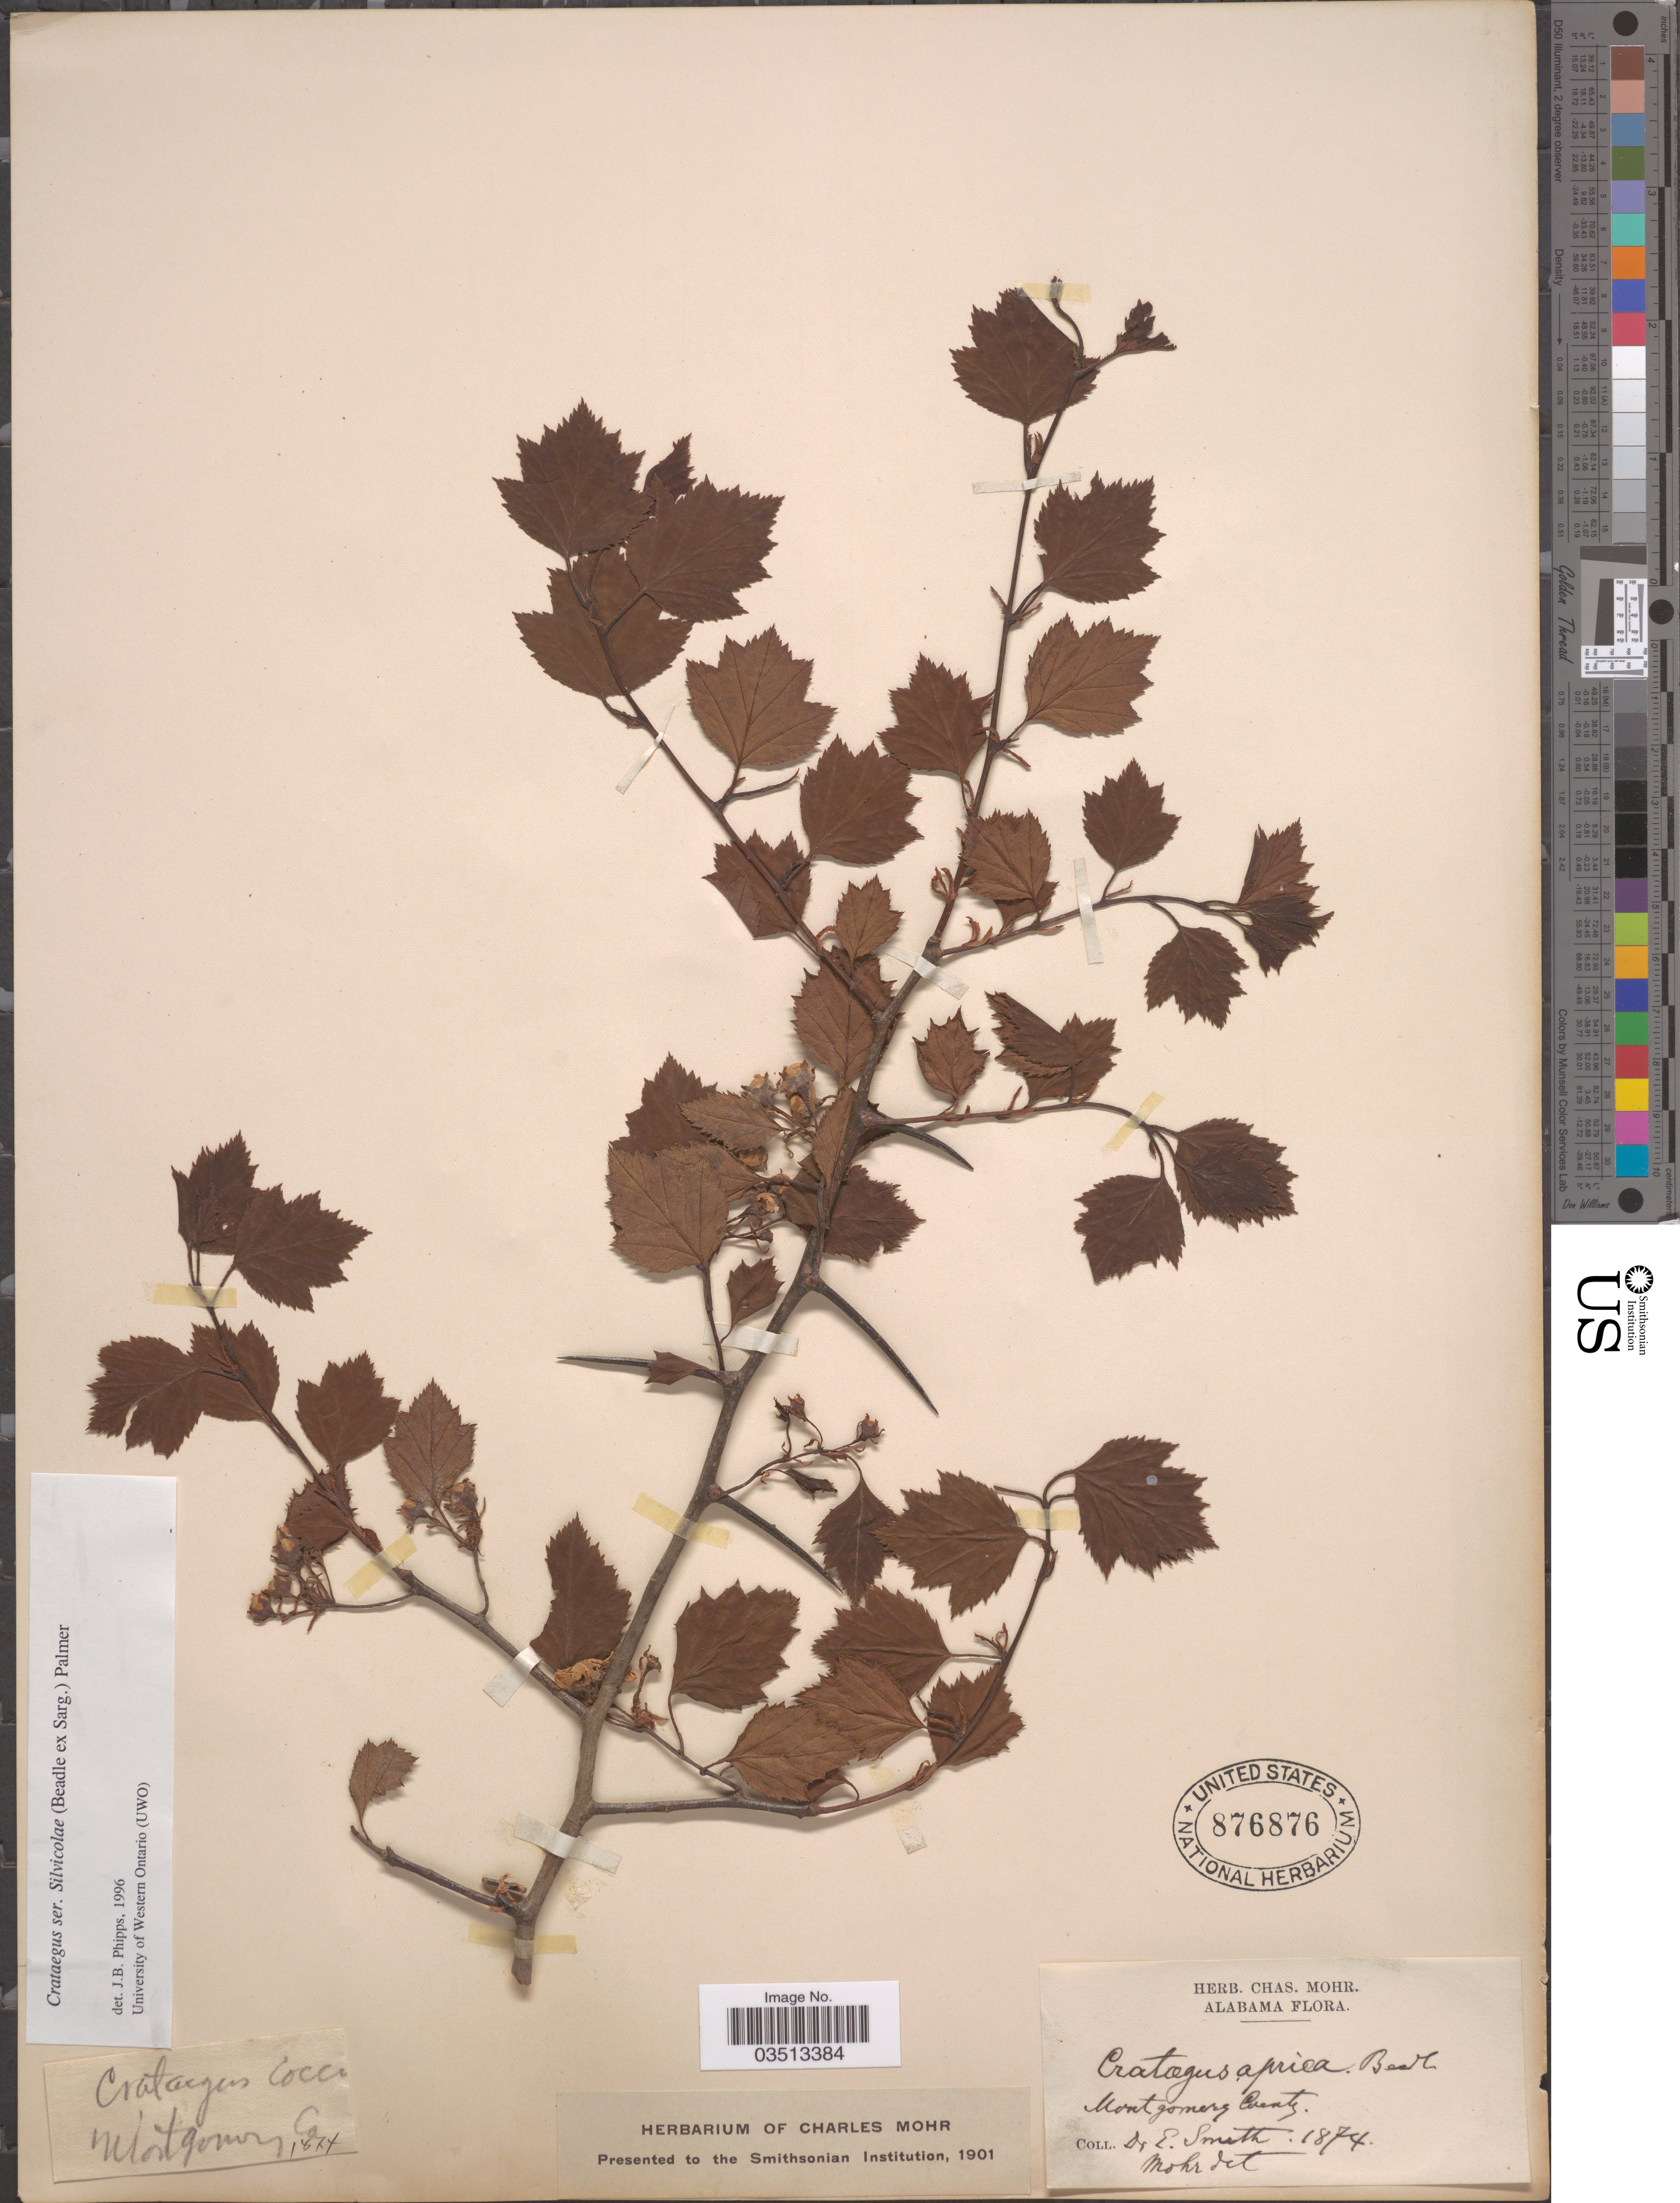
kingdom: Plantae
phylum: Tracheophyta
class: Magnoliopsida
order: Rosales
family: Rosaceae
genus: Crataegus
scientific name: Crataegus aprica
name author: Beadle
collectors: E. Smith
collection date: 1874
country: United States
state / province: Alabama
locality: Montgomery County.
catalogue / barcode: US 876876